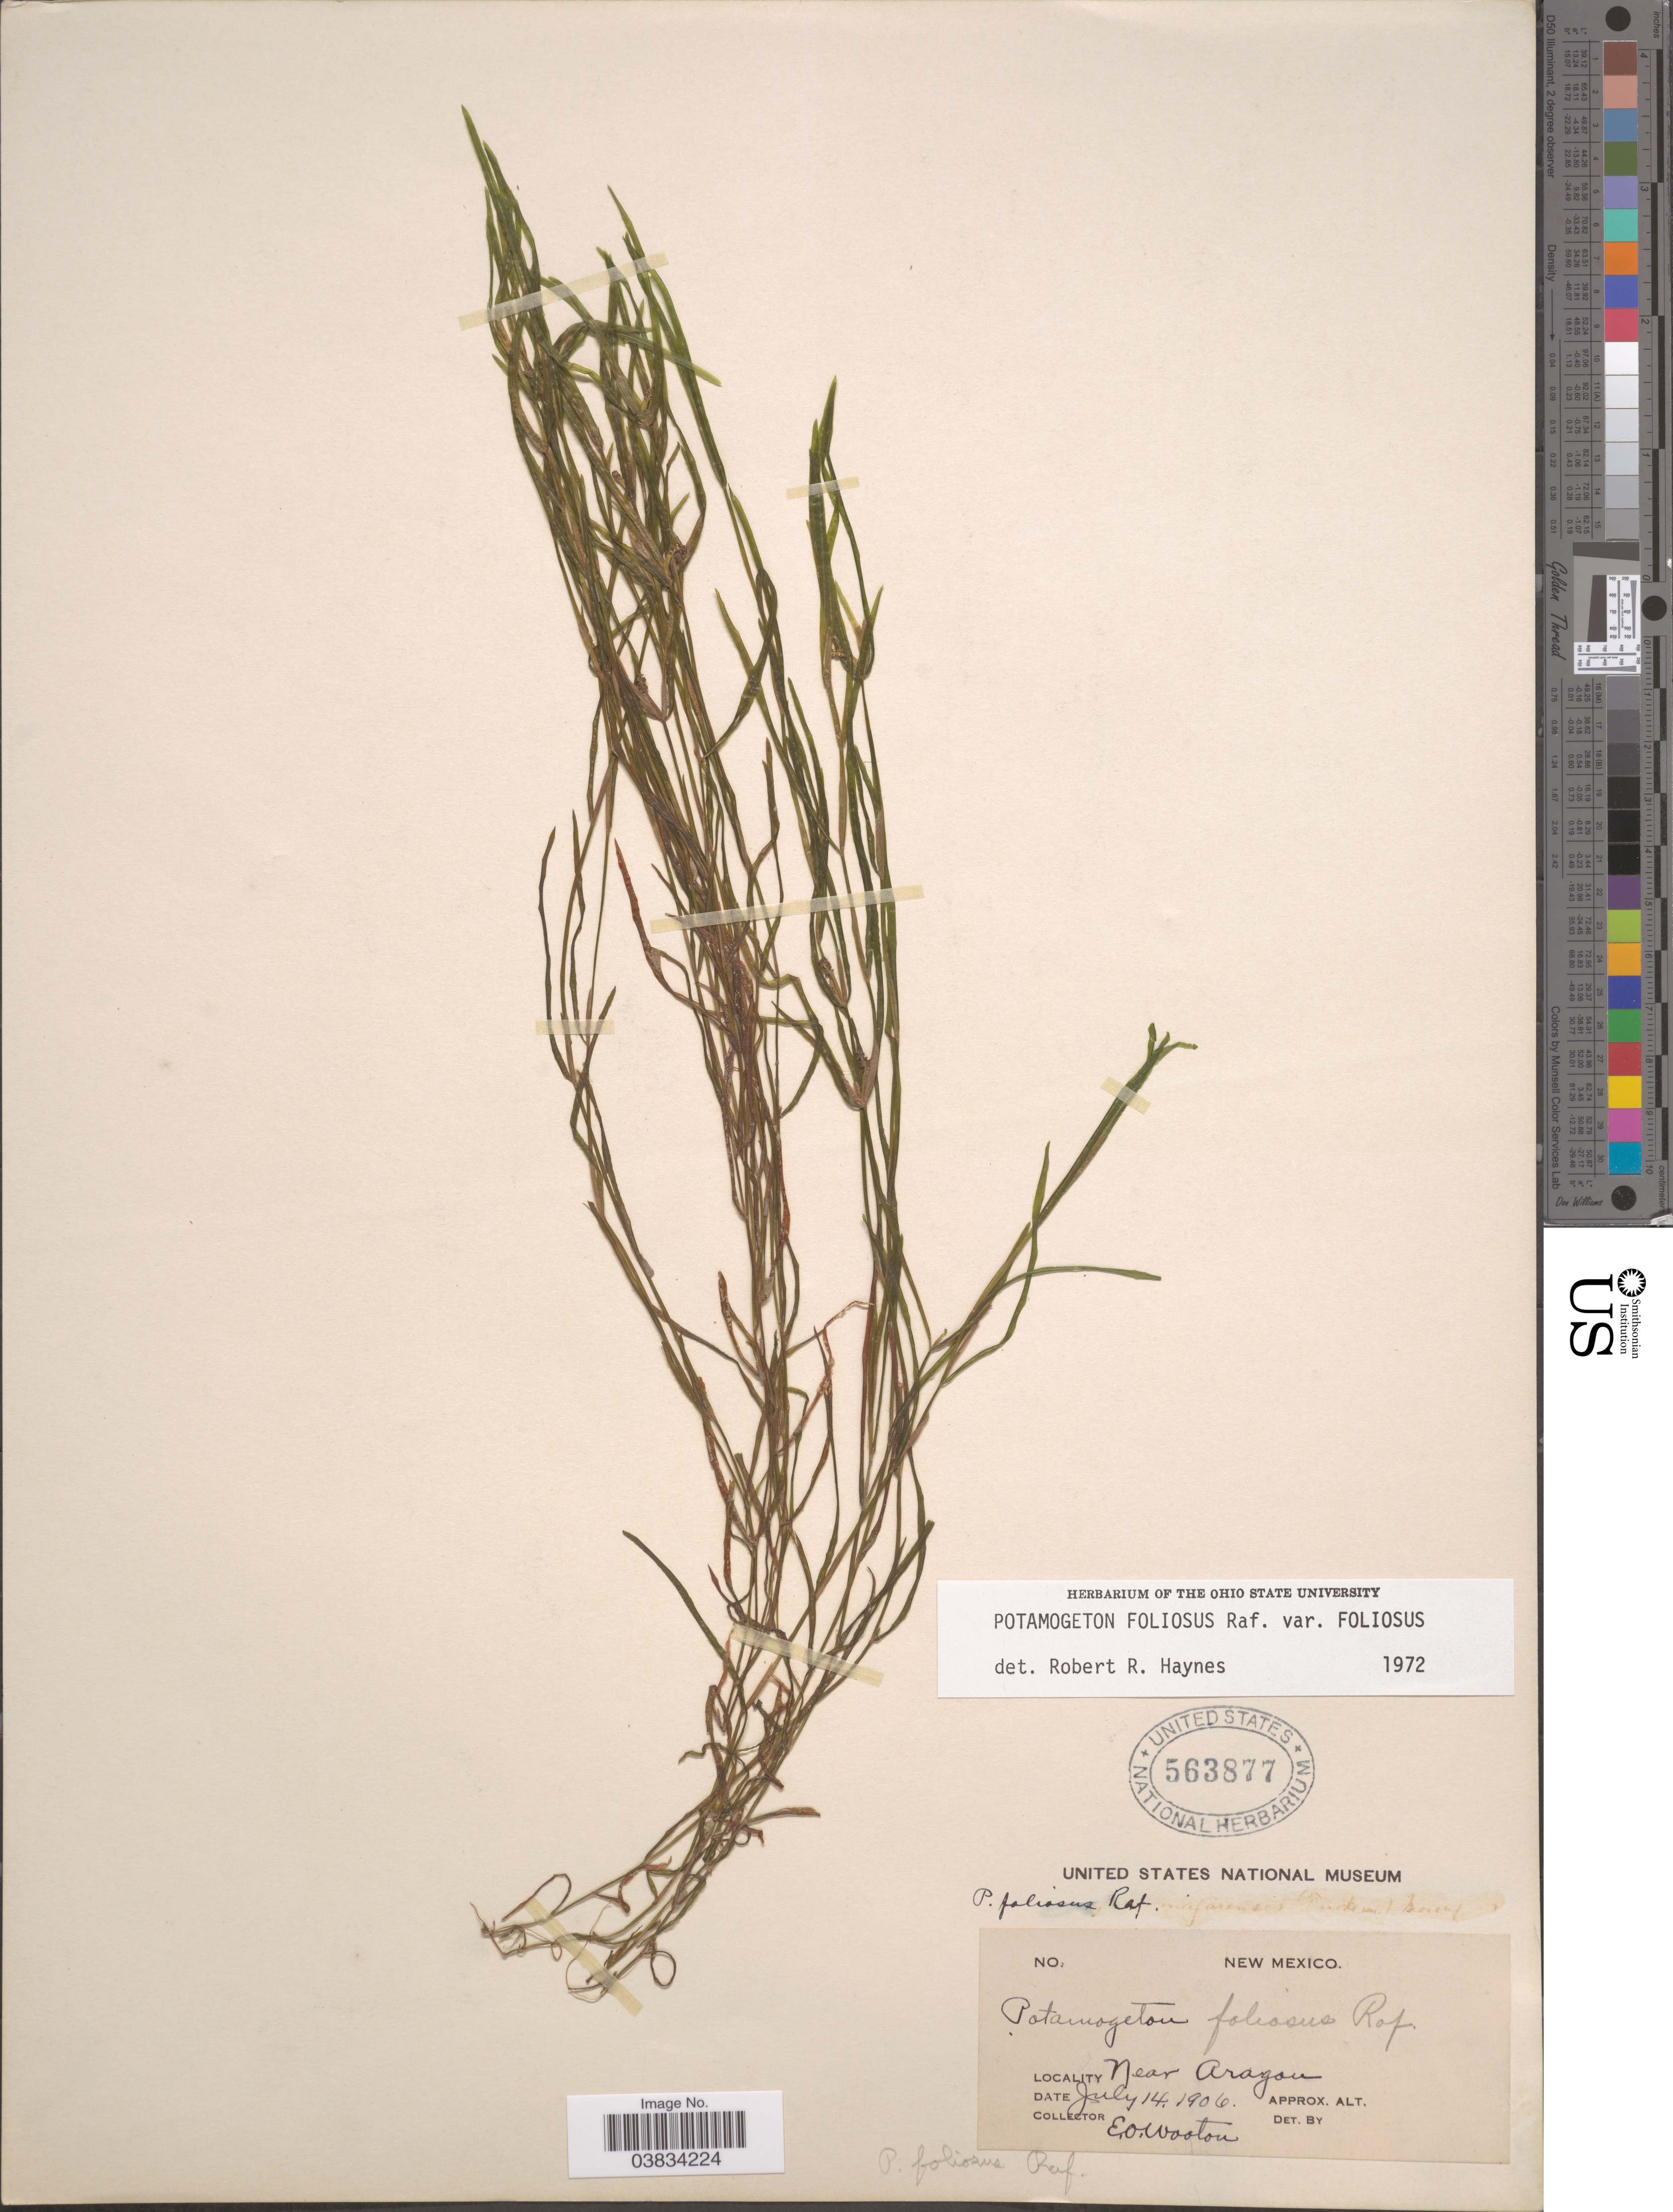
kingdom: Plantae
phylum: Tracheophyta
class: Liliopsida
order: Alismatales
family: Potamogetonaceae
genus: Potamogeton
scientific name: Potamogeton foliosus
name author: Raf.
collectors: E. O. Wooton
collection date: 1906-07-14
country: United States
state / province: New Mexico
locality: Near Aragon.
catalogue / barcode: US 563877